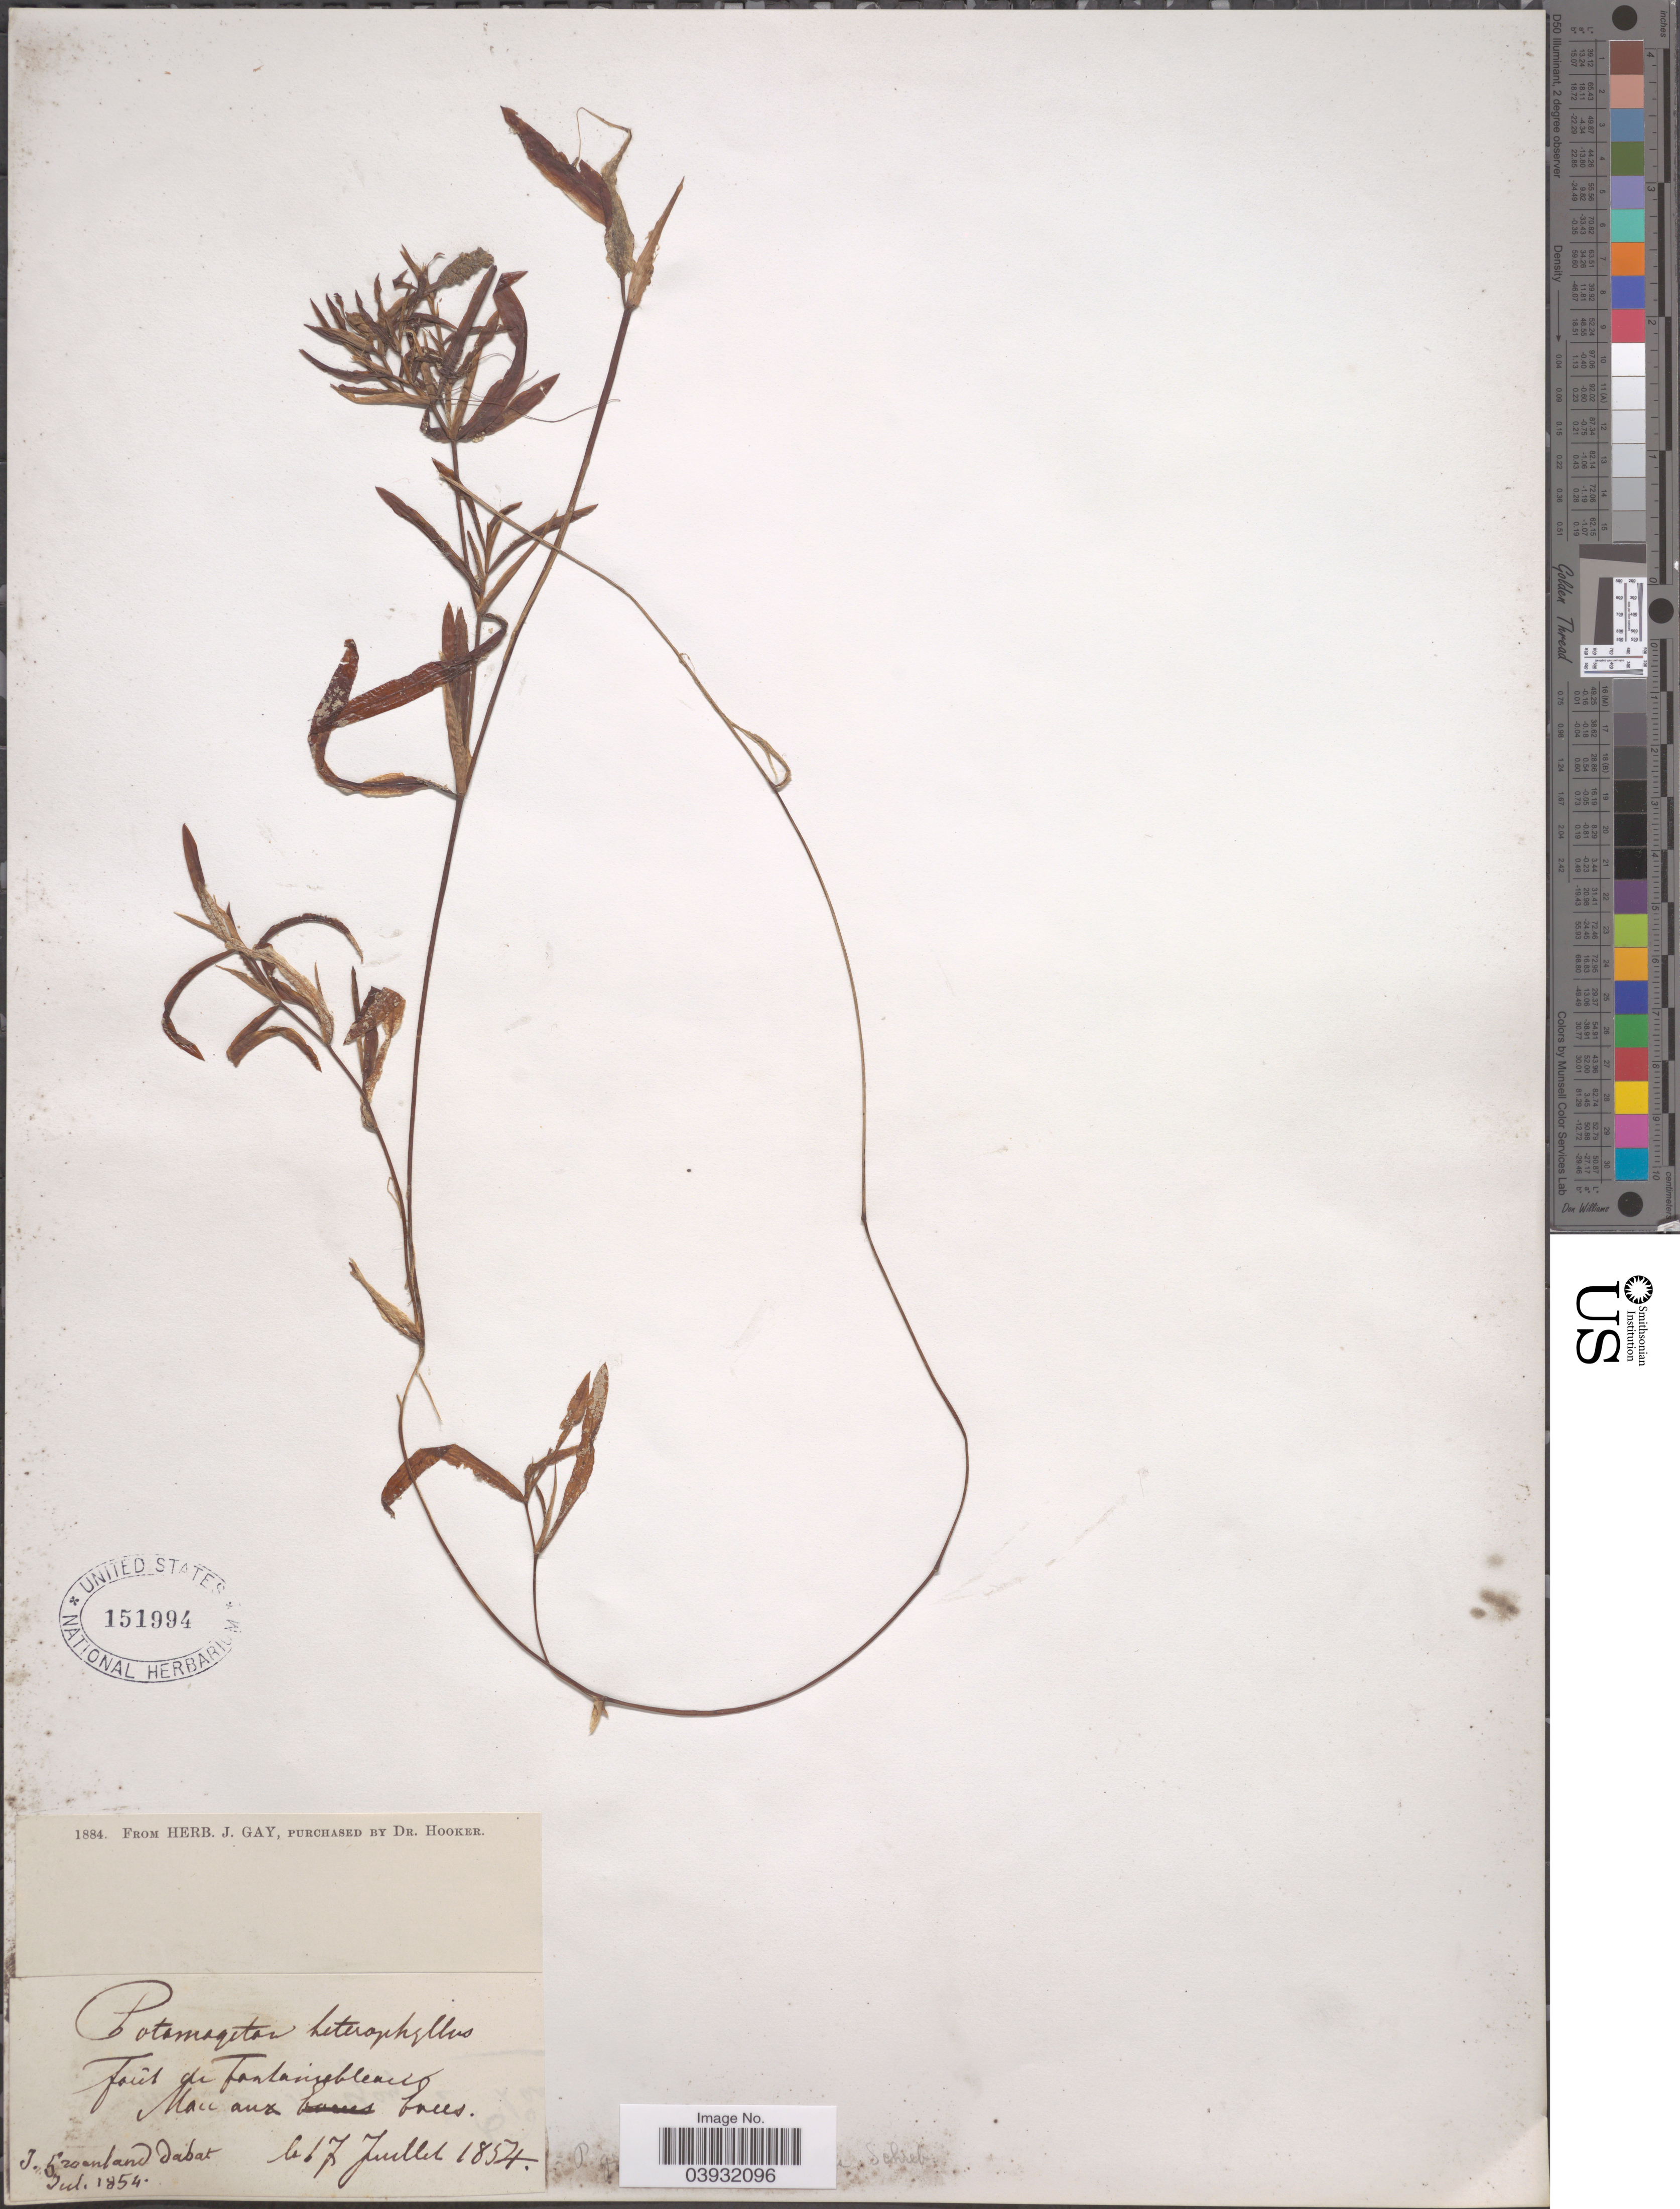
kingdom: Plantae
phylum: Tracheophyta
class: Liliopsida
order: Alismatales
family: Potamogetonaceae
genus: Potamogeton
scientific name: Potamogeton gramineus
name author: L.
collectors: J. Groenland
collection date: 1854-07-17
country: France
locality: Foret de Fountainbleau.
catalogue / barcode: US 151994